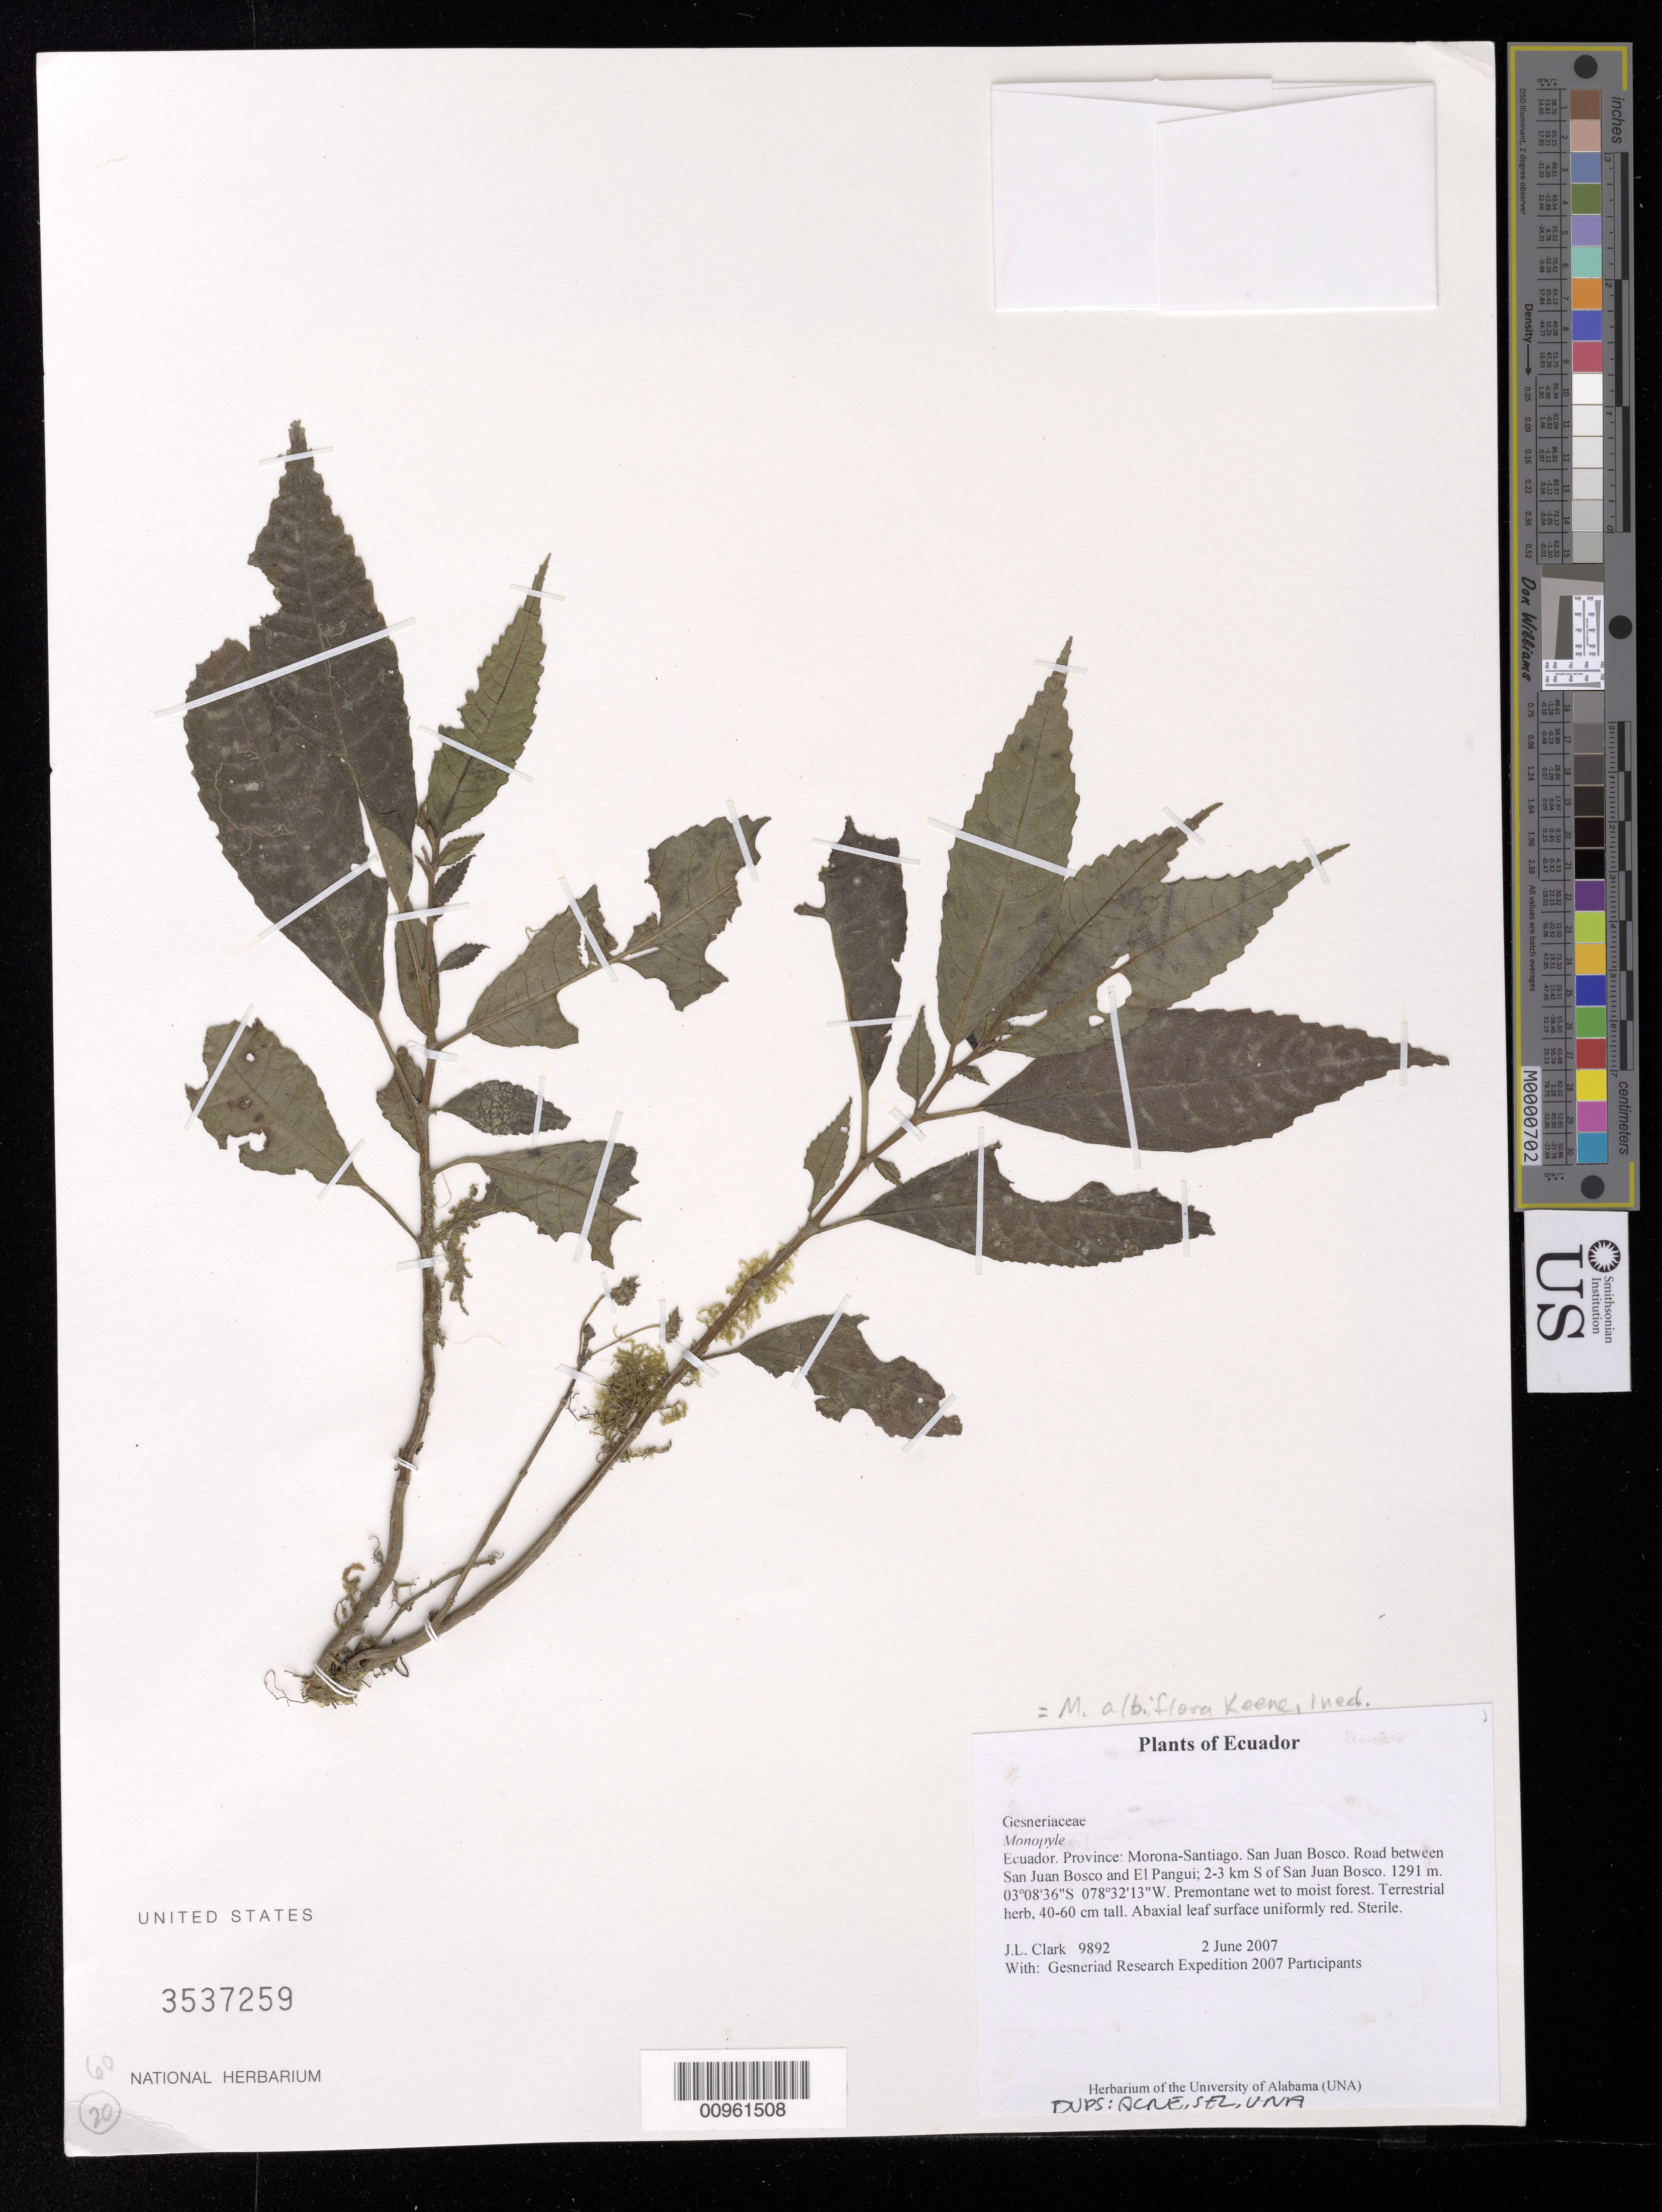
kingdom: Plantae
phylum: Tracheophyta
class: Magnoliopsida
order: Lamiales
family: Gesneriaceae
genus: Monopyle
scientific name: Monopyle sp.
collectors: J. L. Clark & Gesneriad Research Expedition 2007 Participants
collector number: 9892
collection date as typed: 02 Jun 2007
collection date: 2007-06-02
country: Ecuador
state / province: Morona-Santiago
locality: San Juan Bosco. Road between San Juan Bosco and El Pangui; 2-3 km S of San Juan Bosco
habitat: Premontane wet to moist forest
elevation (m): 1291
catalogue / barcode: US 3537259